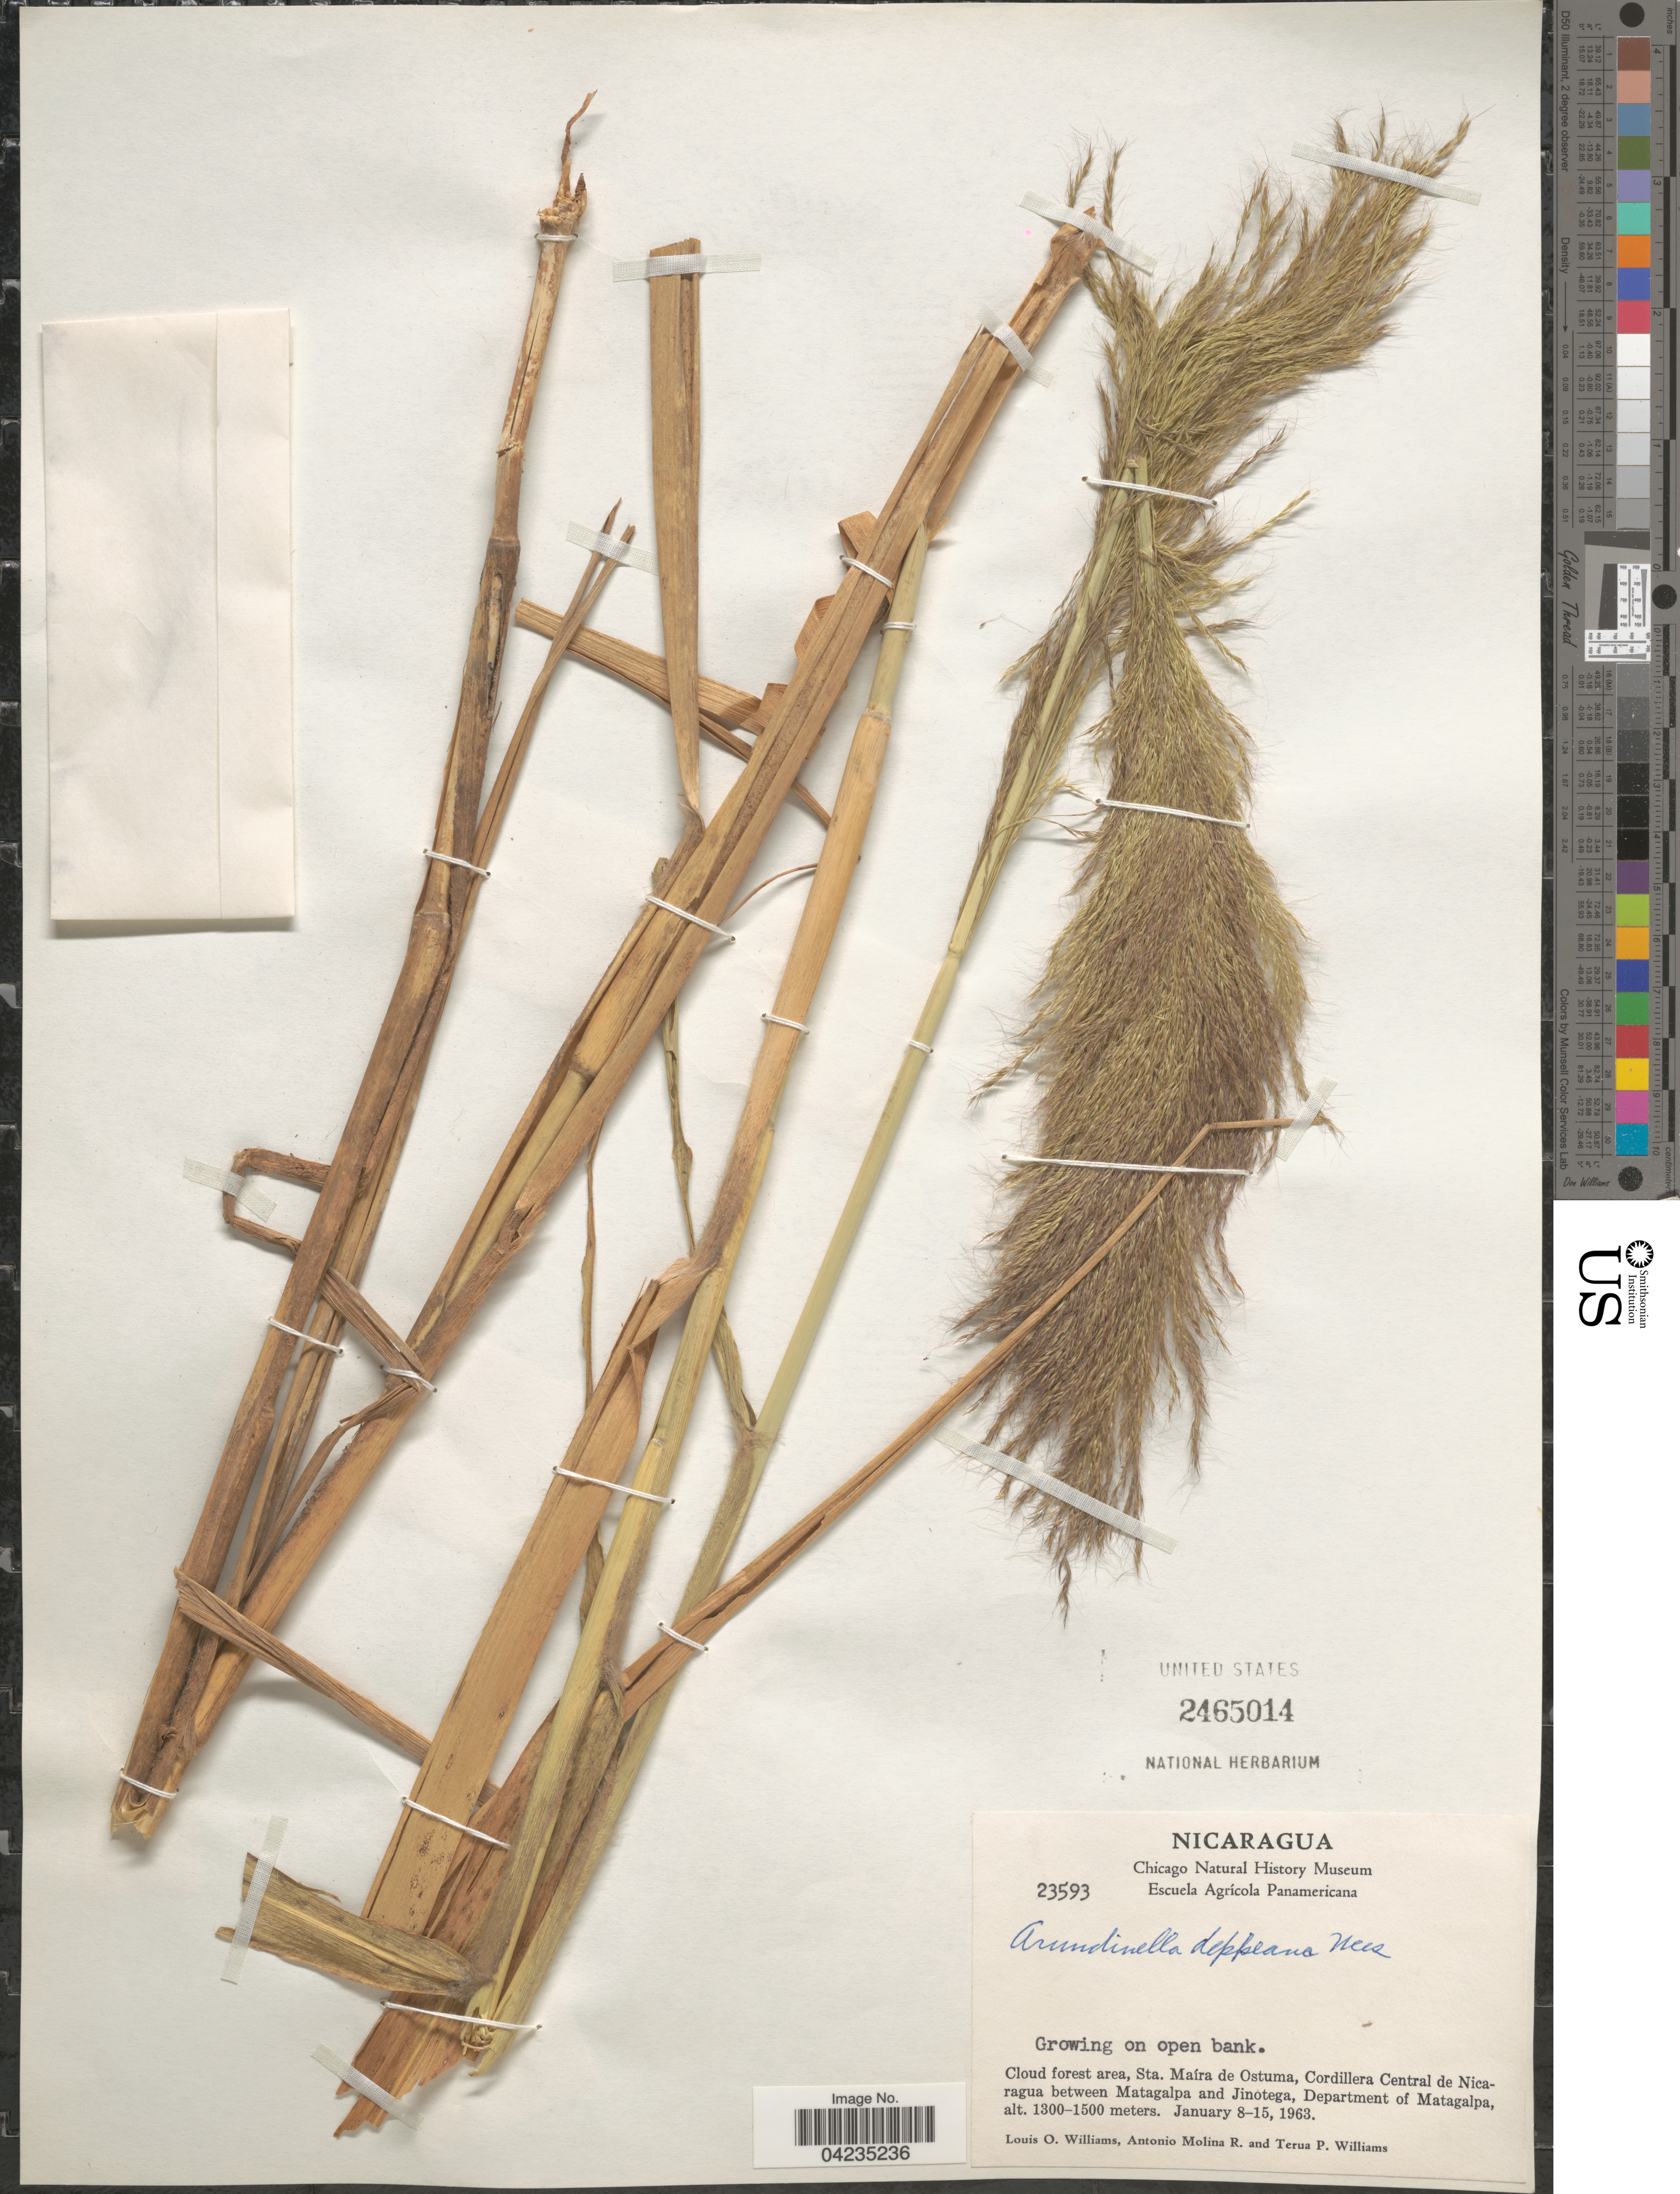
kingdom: Plantae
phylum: Tracheophyta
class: Liliopsida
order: Poales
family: Poaceae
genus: Arundinella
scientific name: Arundinella deppeana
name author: Nees ex Steud.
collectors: L. O. Williams, A. Molina R. & T. Williams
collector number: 23593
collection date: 1963-01-08/1963-01-15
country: Nicaragua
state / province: Matagalpa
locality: Cloud forest area, Sta. Maíra de Ostuma, Cordillera Central de Nicaragua between Matagalpa and Jinotega, Department of Matagalpa.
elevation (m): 1300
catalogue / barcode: US 2465014